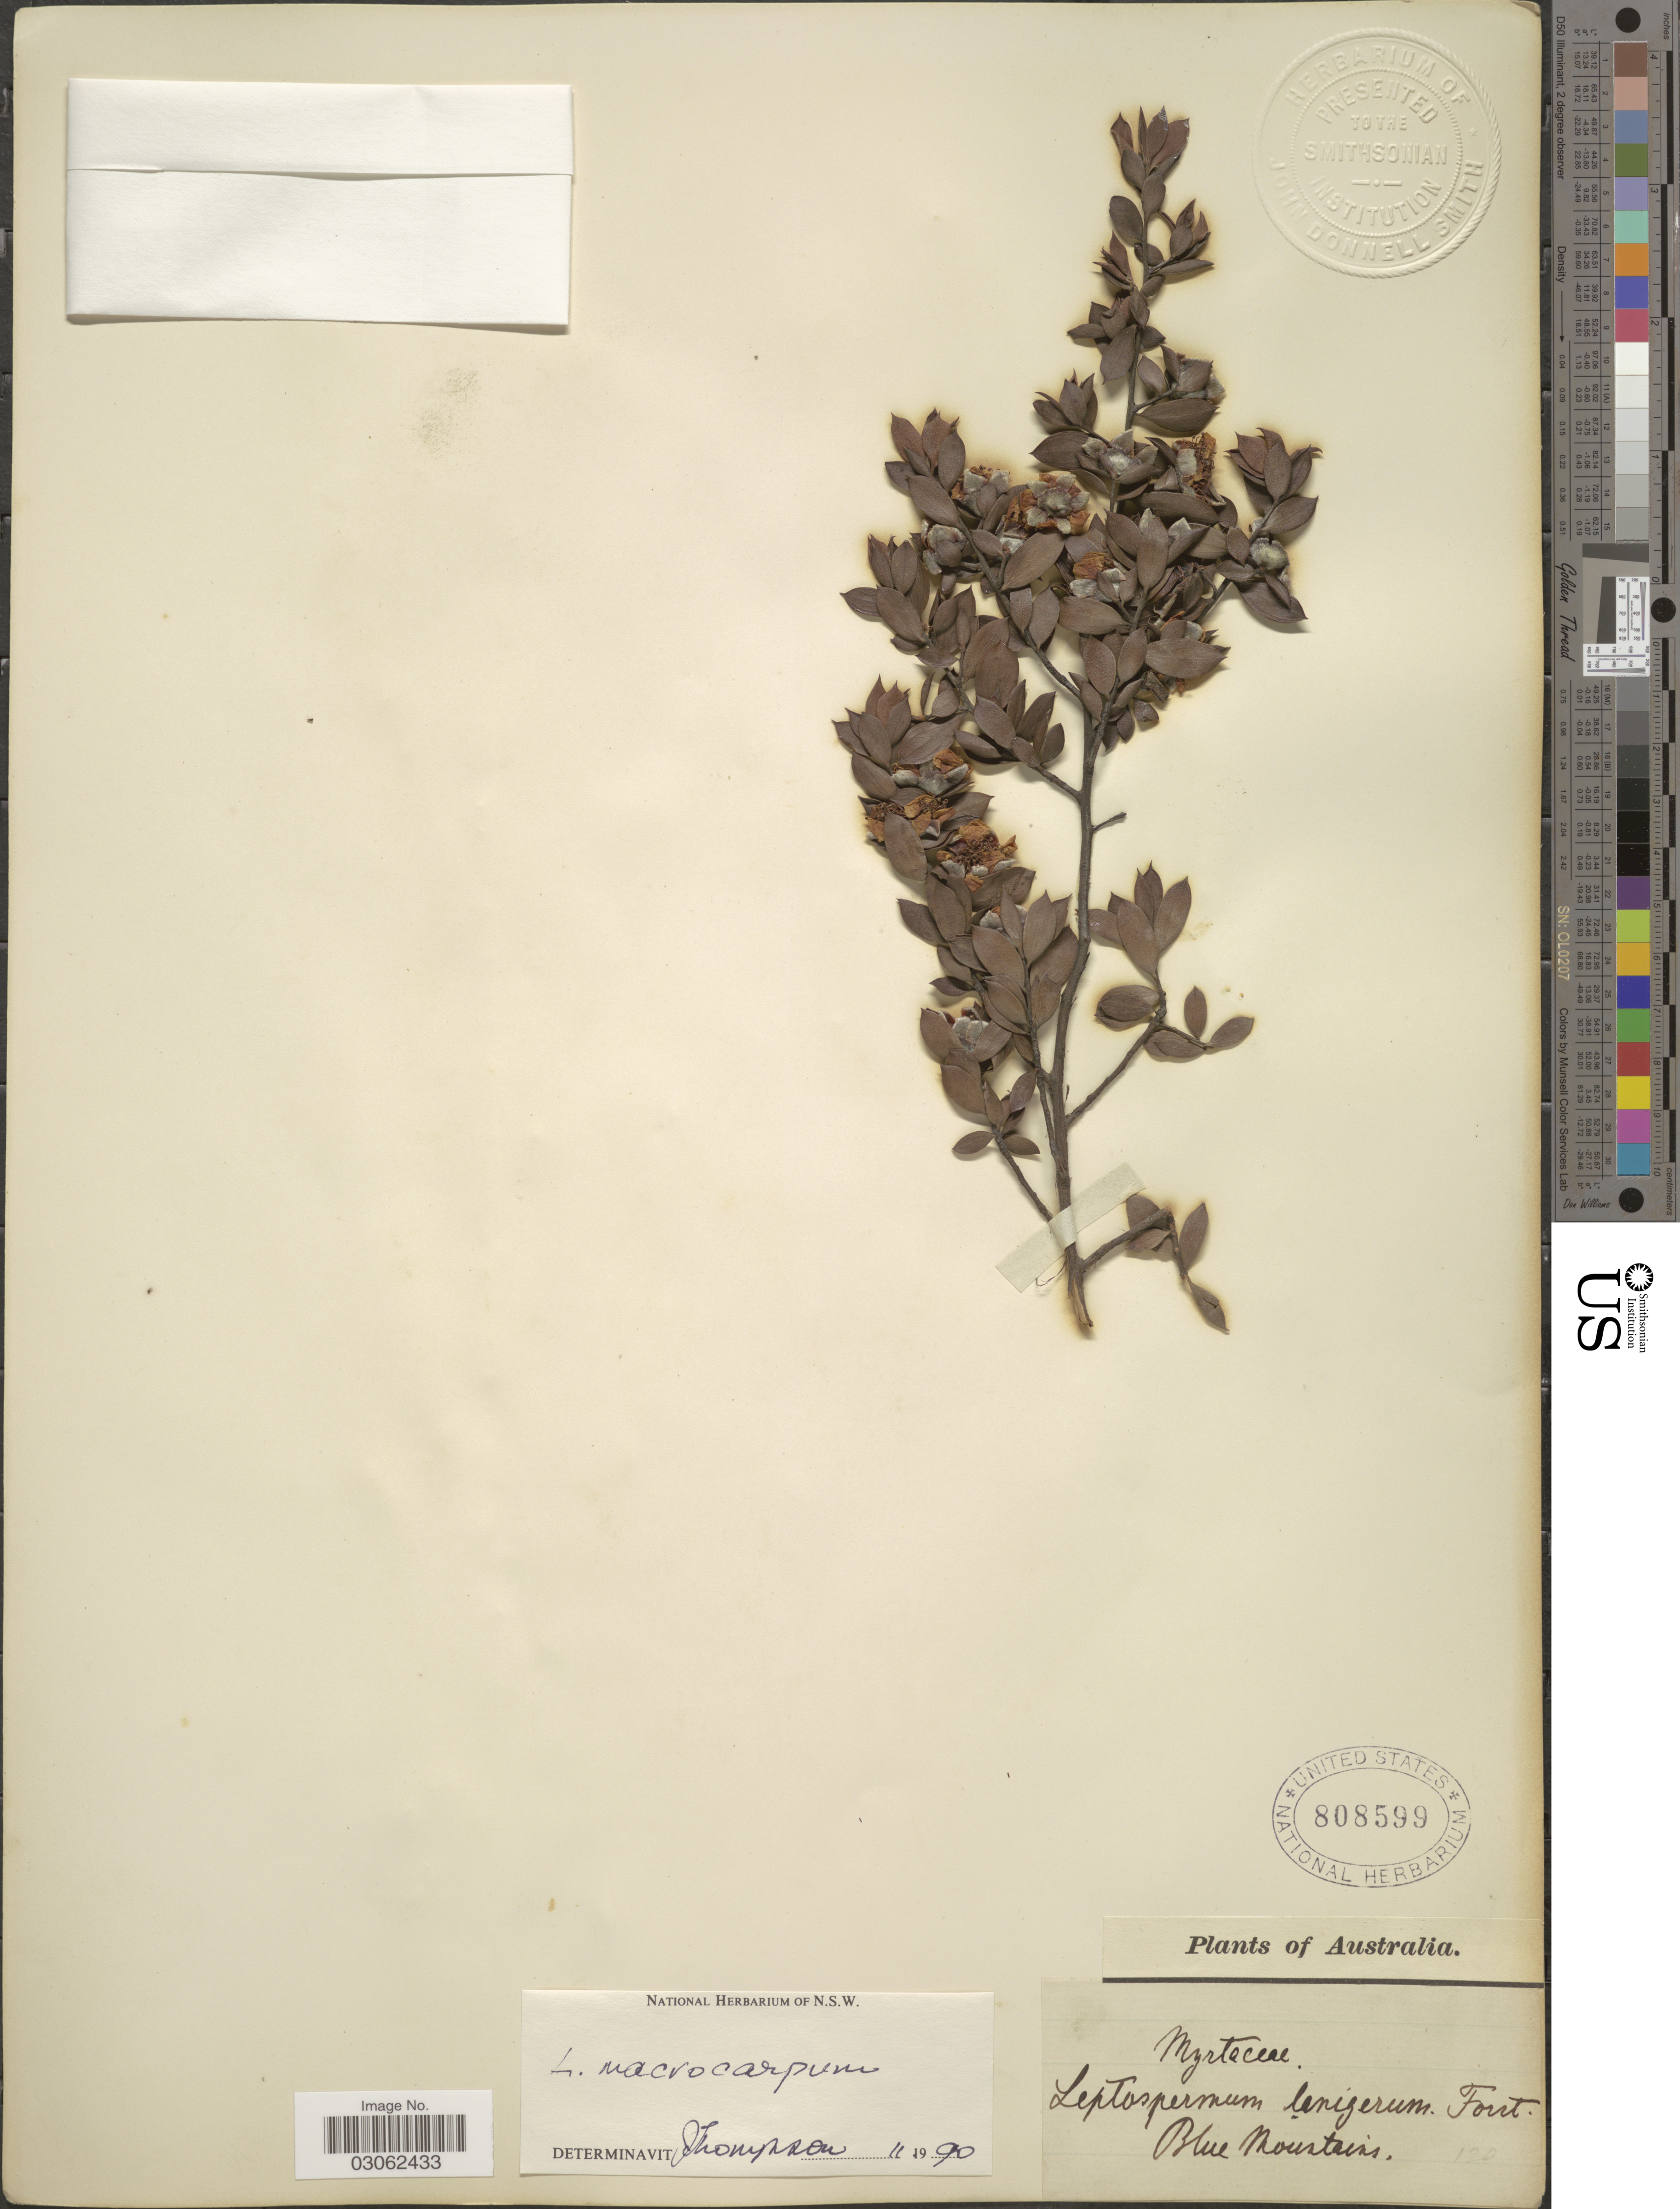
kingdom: Plantae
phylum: Tracheophyta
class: Magnoliopsida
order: Myrtales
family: Myrtaceae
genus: Leptospermum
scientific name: Leptospermum macrocarpum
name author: (Maiden & Betche) Joy Thomps.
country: Australia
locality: Blue Mountains.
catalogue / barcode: US 808599